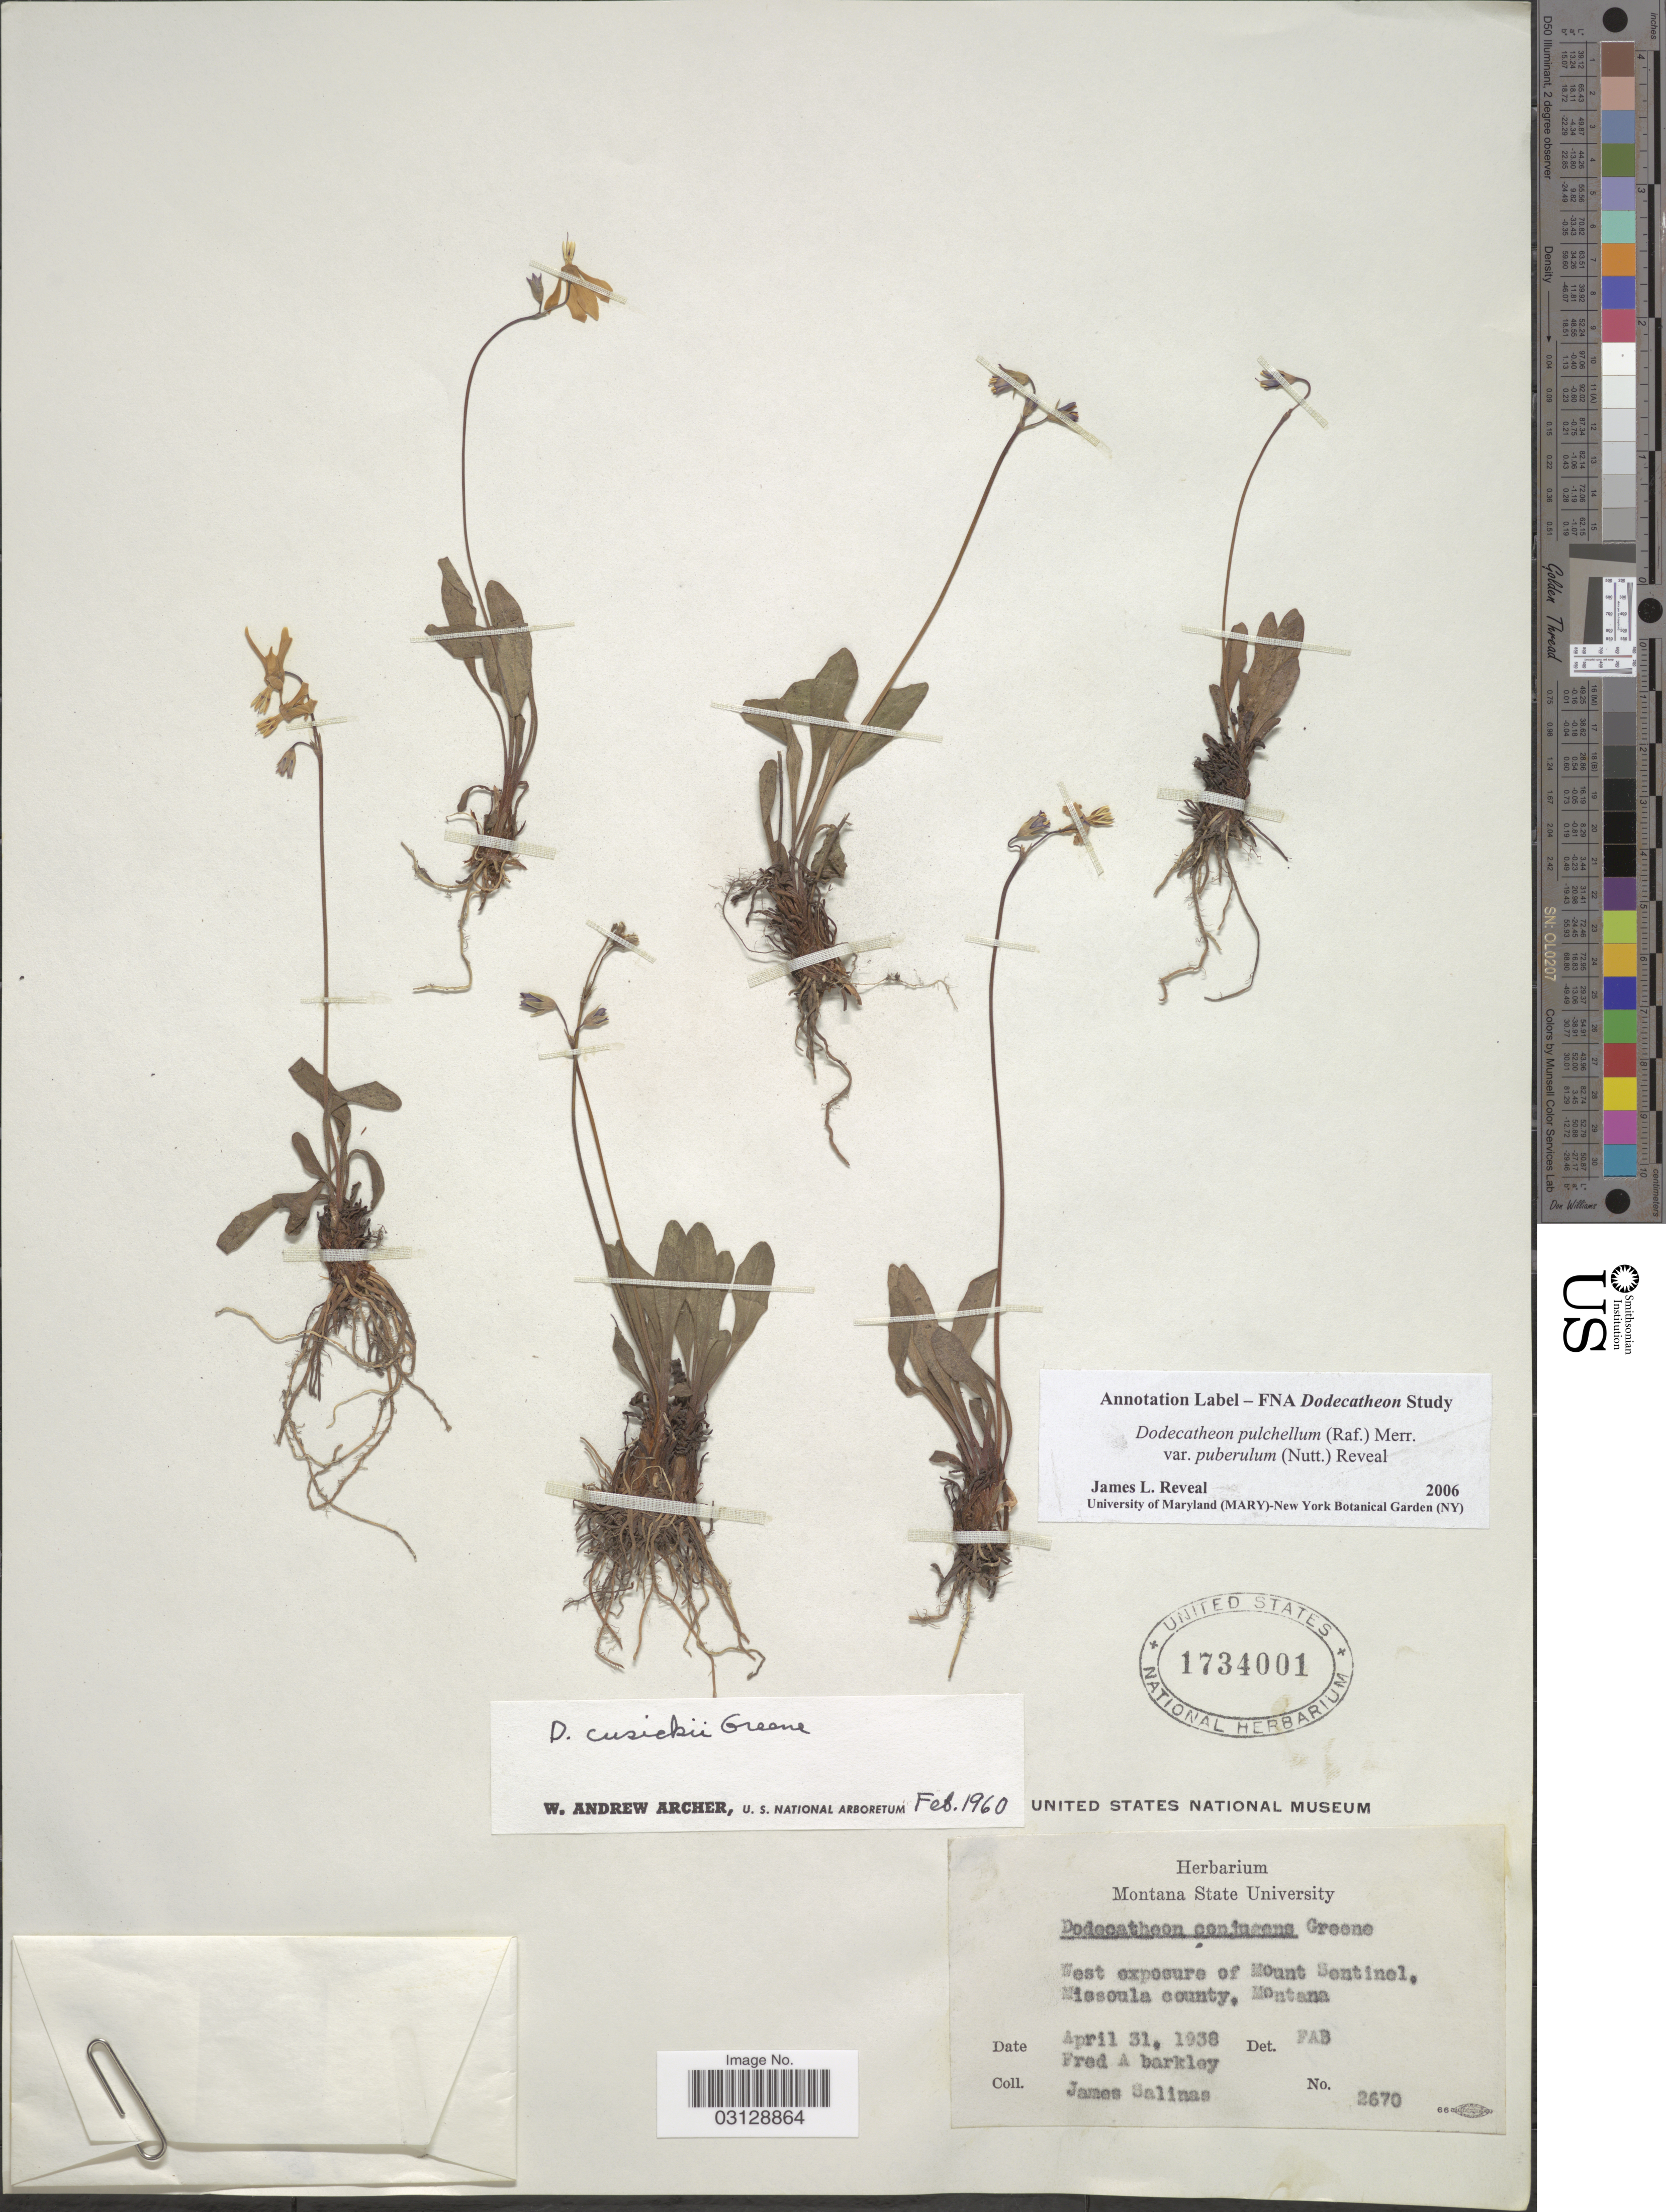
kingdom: Plantae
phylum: Tracheophyta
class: Magnoliopsida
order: Ericales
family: Primulaceae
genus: Dodecatheon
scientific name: Dodecatheon pulchellum var. cusickii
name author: (Greene) Reveal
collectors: F. A. Barkley & J. Salinas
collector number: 2670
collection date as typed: Transcribed d/m/y: 31/4/1938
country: United States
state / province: Montana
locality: West exposure of Mount Sentinel, Missoula county.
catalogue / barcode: US 1734001